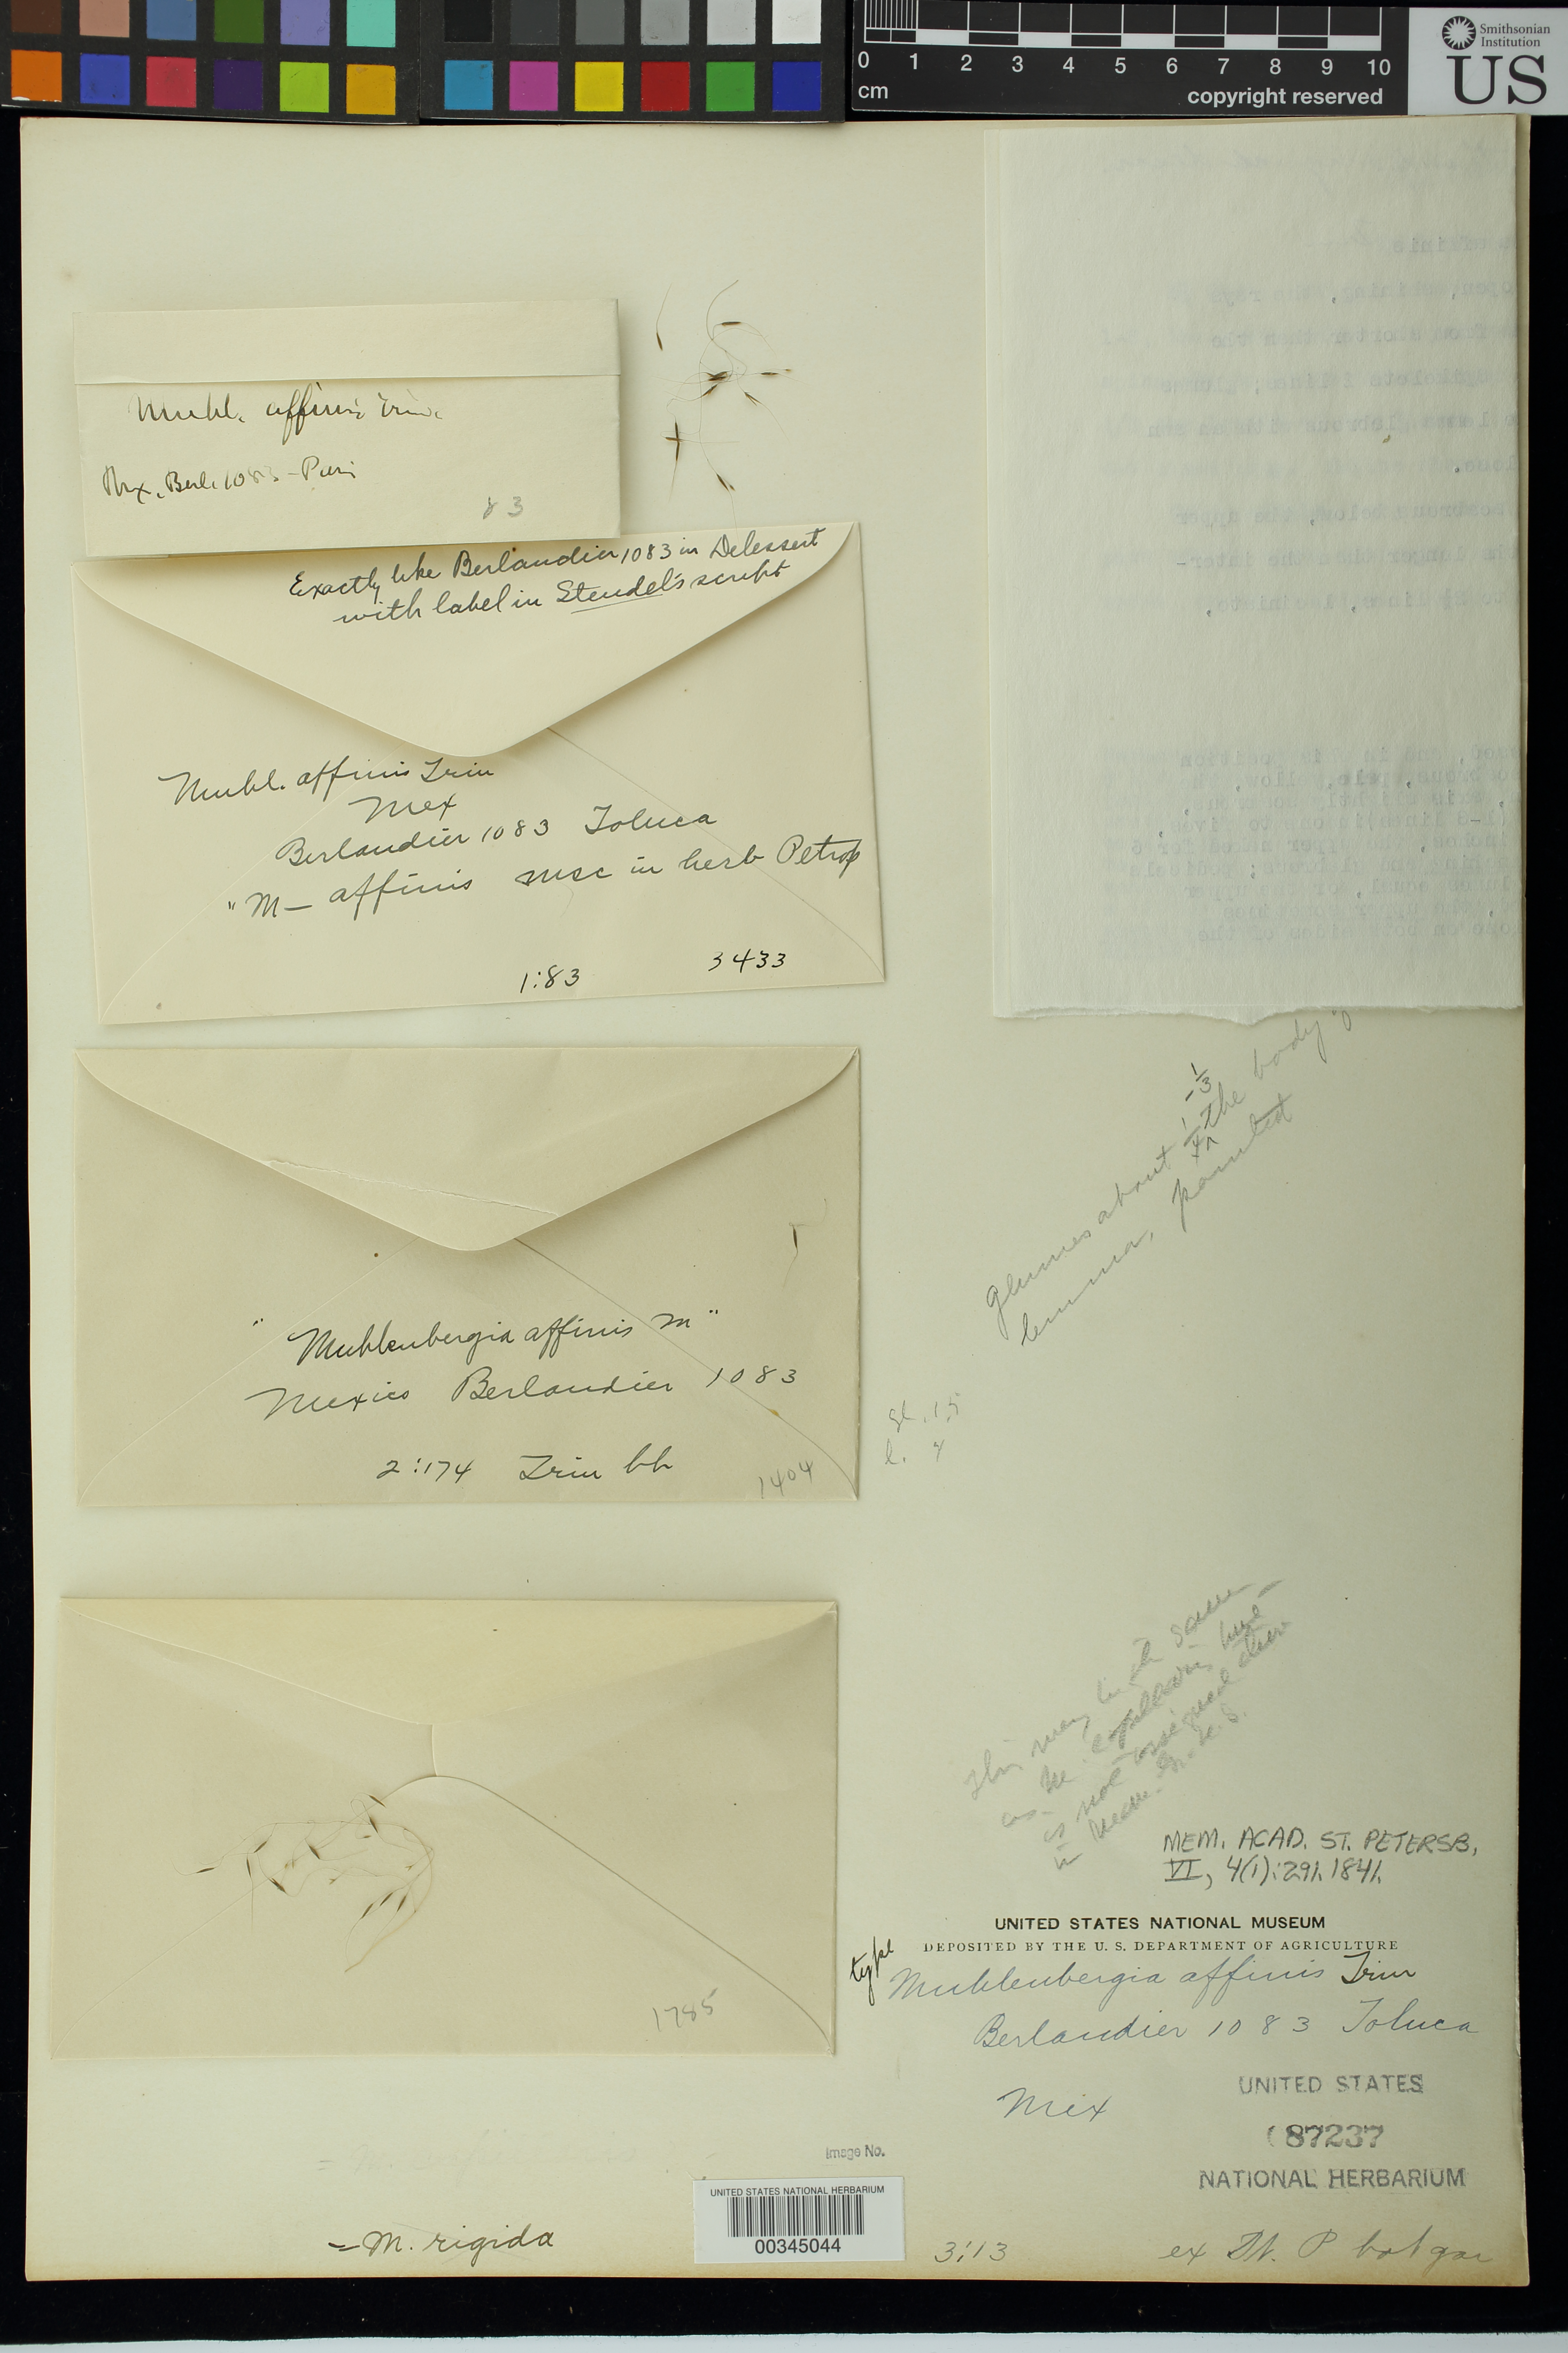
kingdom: Plantae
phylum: Tracheophyta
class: Liliopsida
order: Poales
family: Poaceae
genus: Muhlenbergia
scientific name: Muhlenbergia affinis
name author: Trin.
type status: Type Collection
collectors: J. L. Berlandier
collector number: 1083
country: Mexico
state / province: México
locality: Toluca.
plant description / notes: Fragmentary material of type specimens (in 3 fragment pockets) ex herb. St. P., ex herb. Trin. & ex herb. Petrop.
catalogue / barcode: US 87237